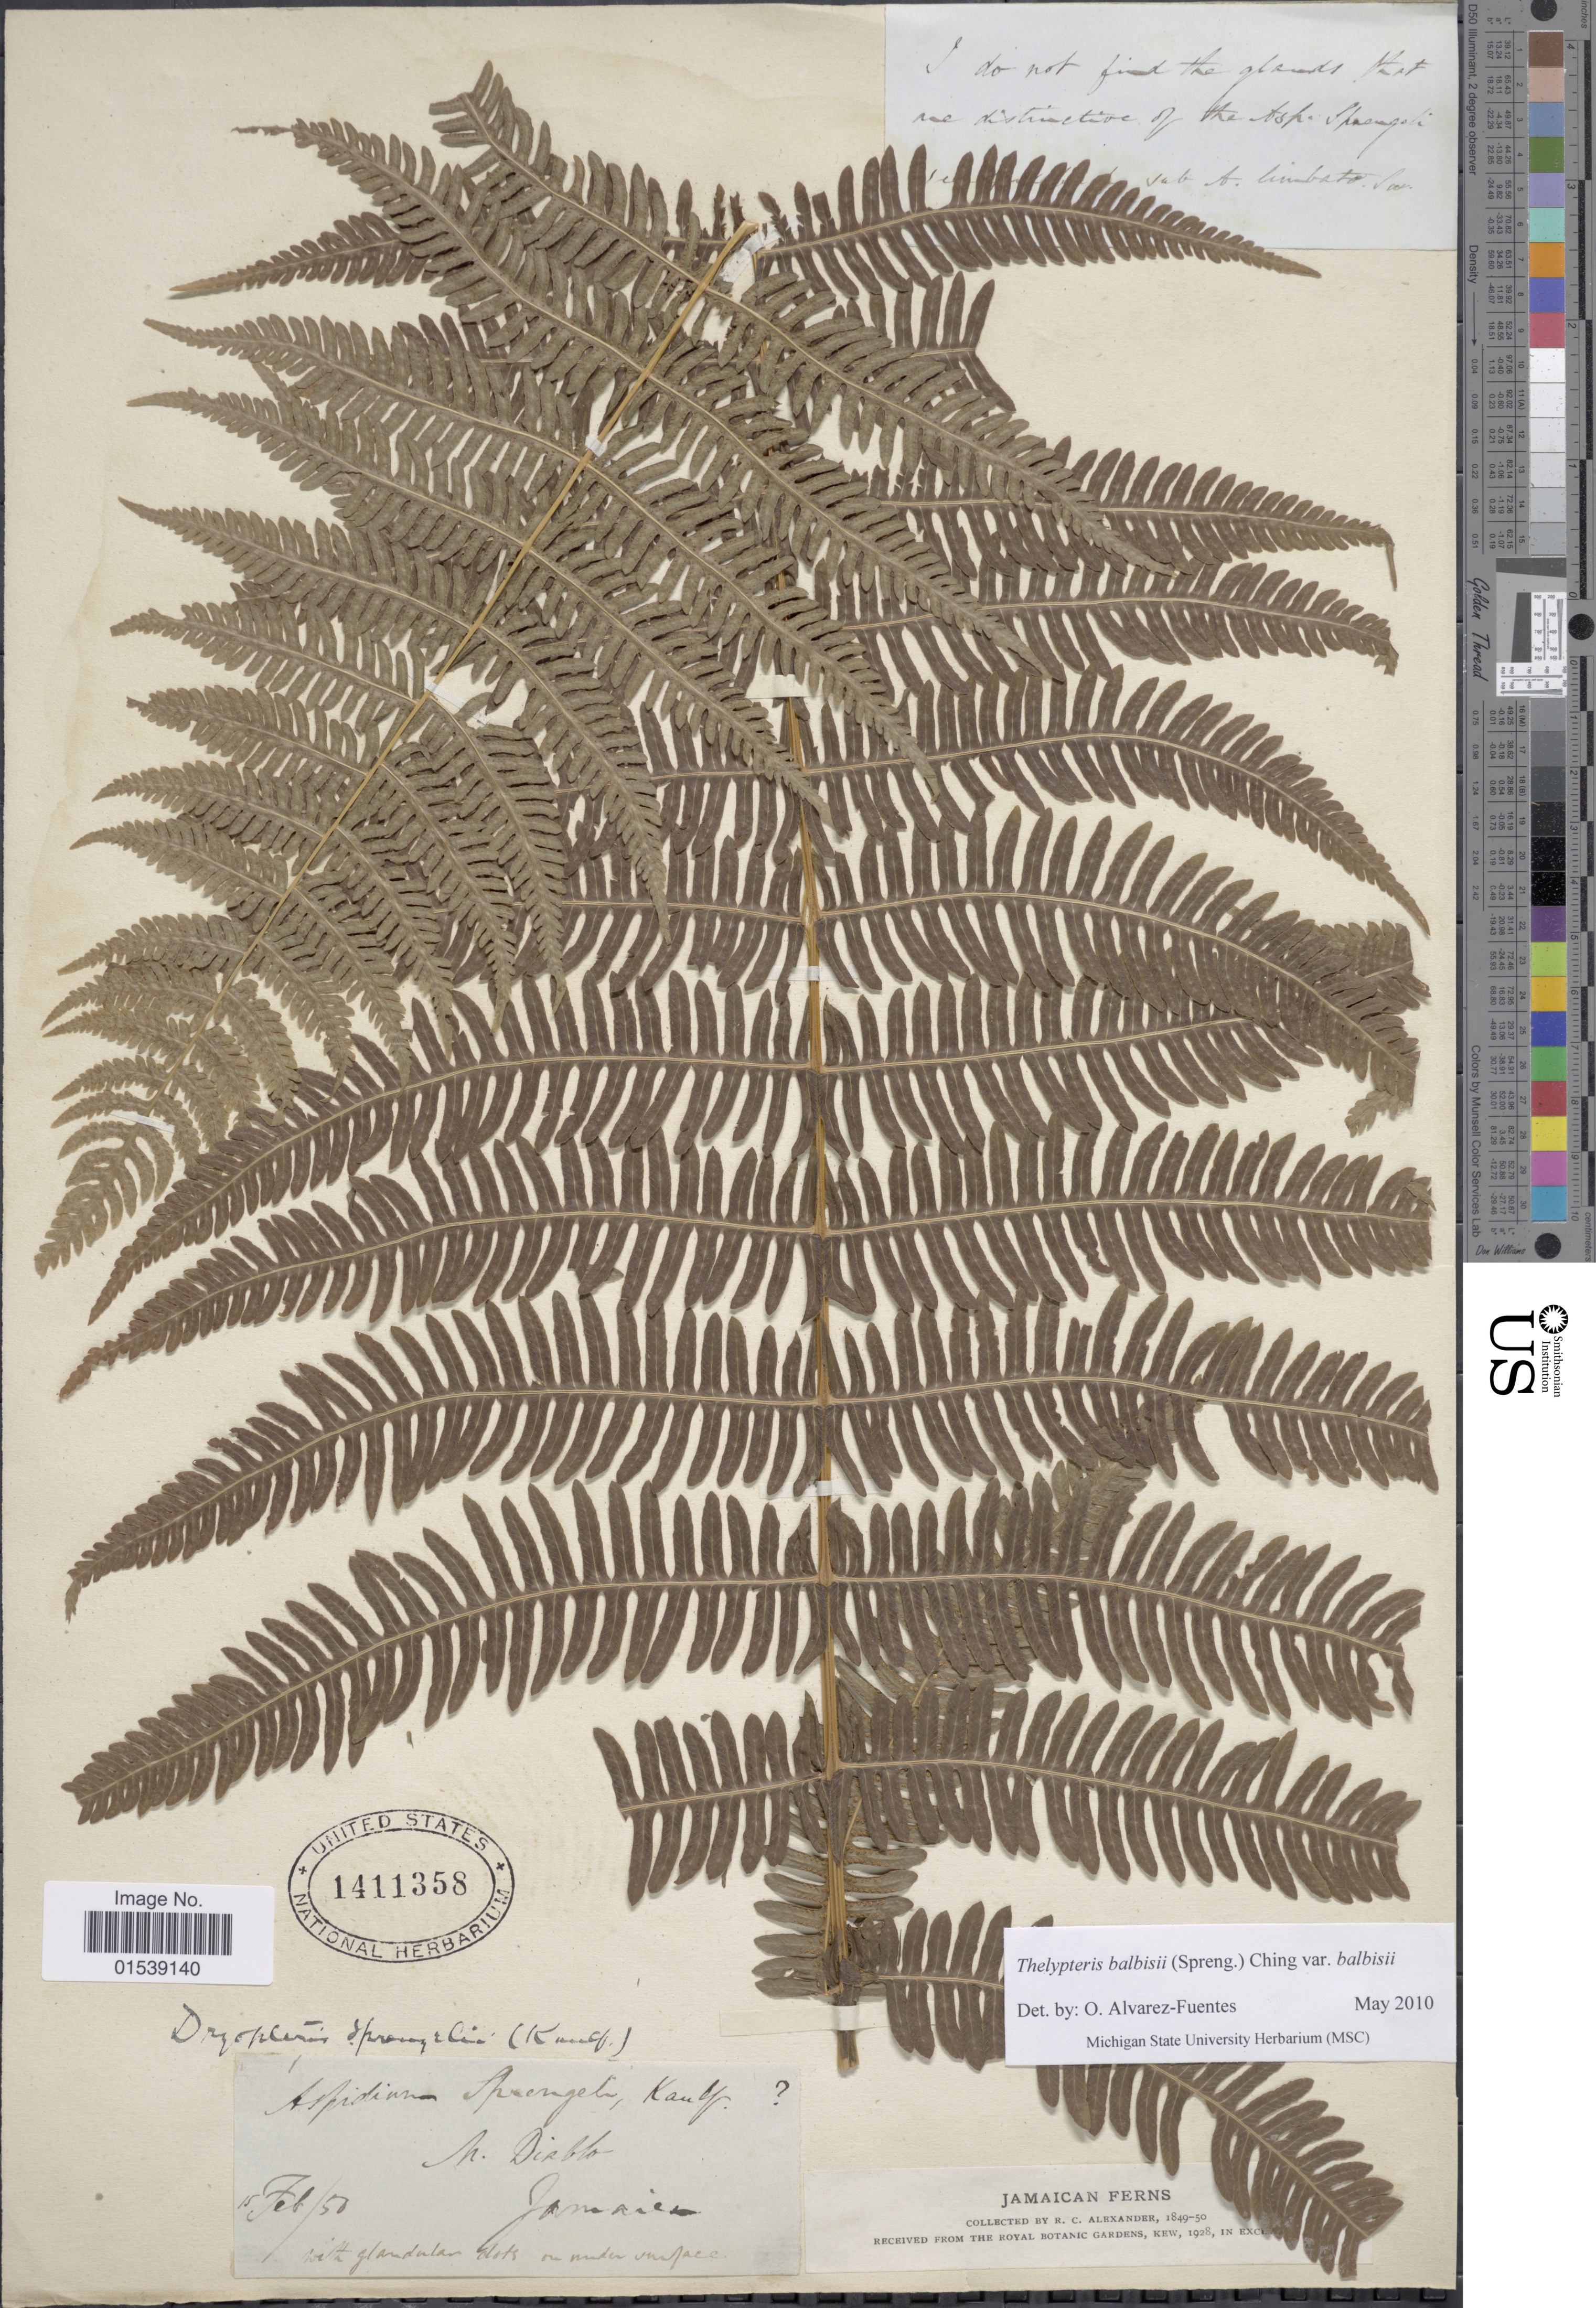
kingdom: Plantae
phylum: Tracheophyta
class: Polypodiopsida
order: Polypodiales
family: Thelypteridaceae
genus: Amauropelta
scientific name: Amauropelta balbisii (Spreng.) comb. nov., ined. 2015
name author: (Spreng.)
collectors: R. C. Alexander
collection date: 1850-02-15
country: Jamaica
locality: M. Diablo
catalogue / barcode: US 1411358